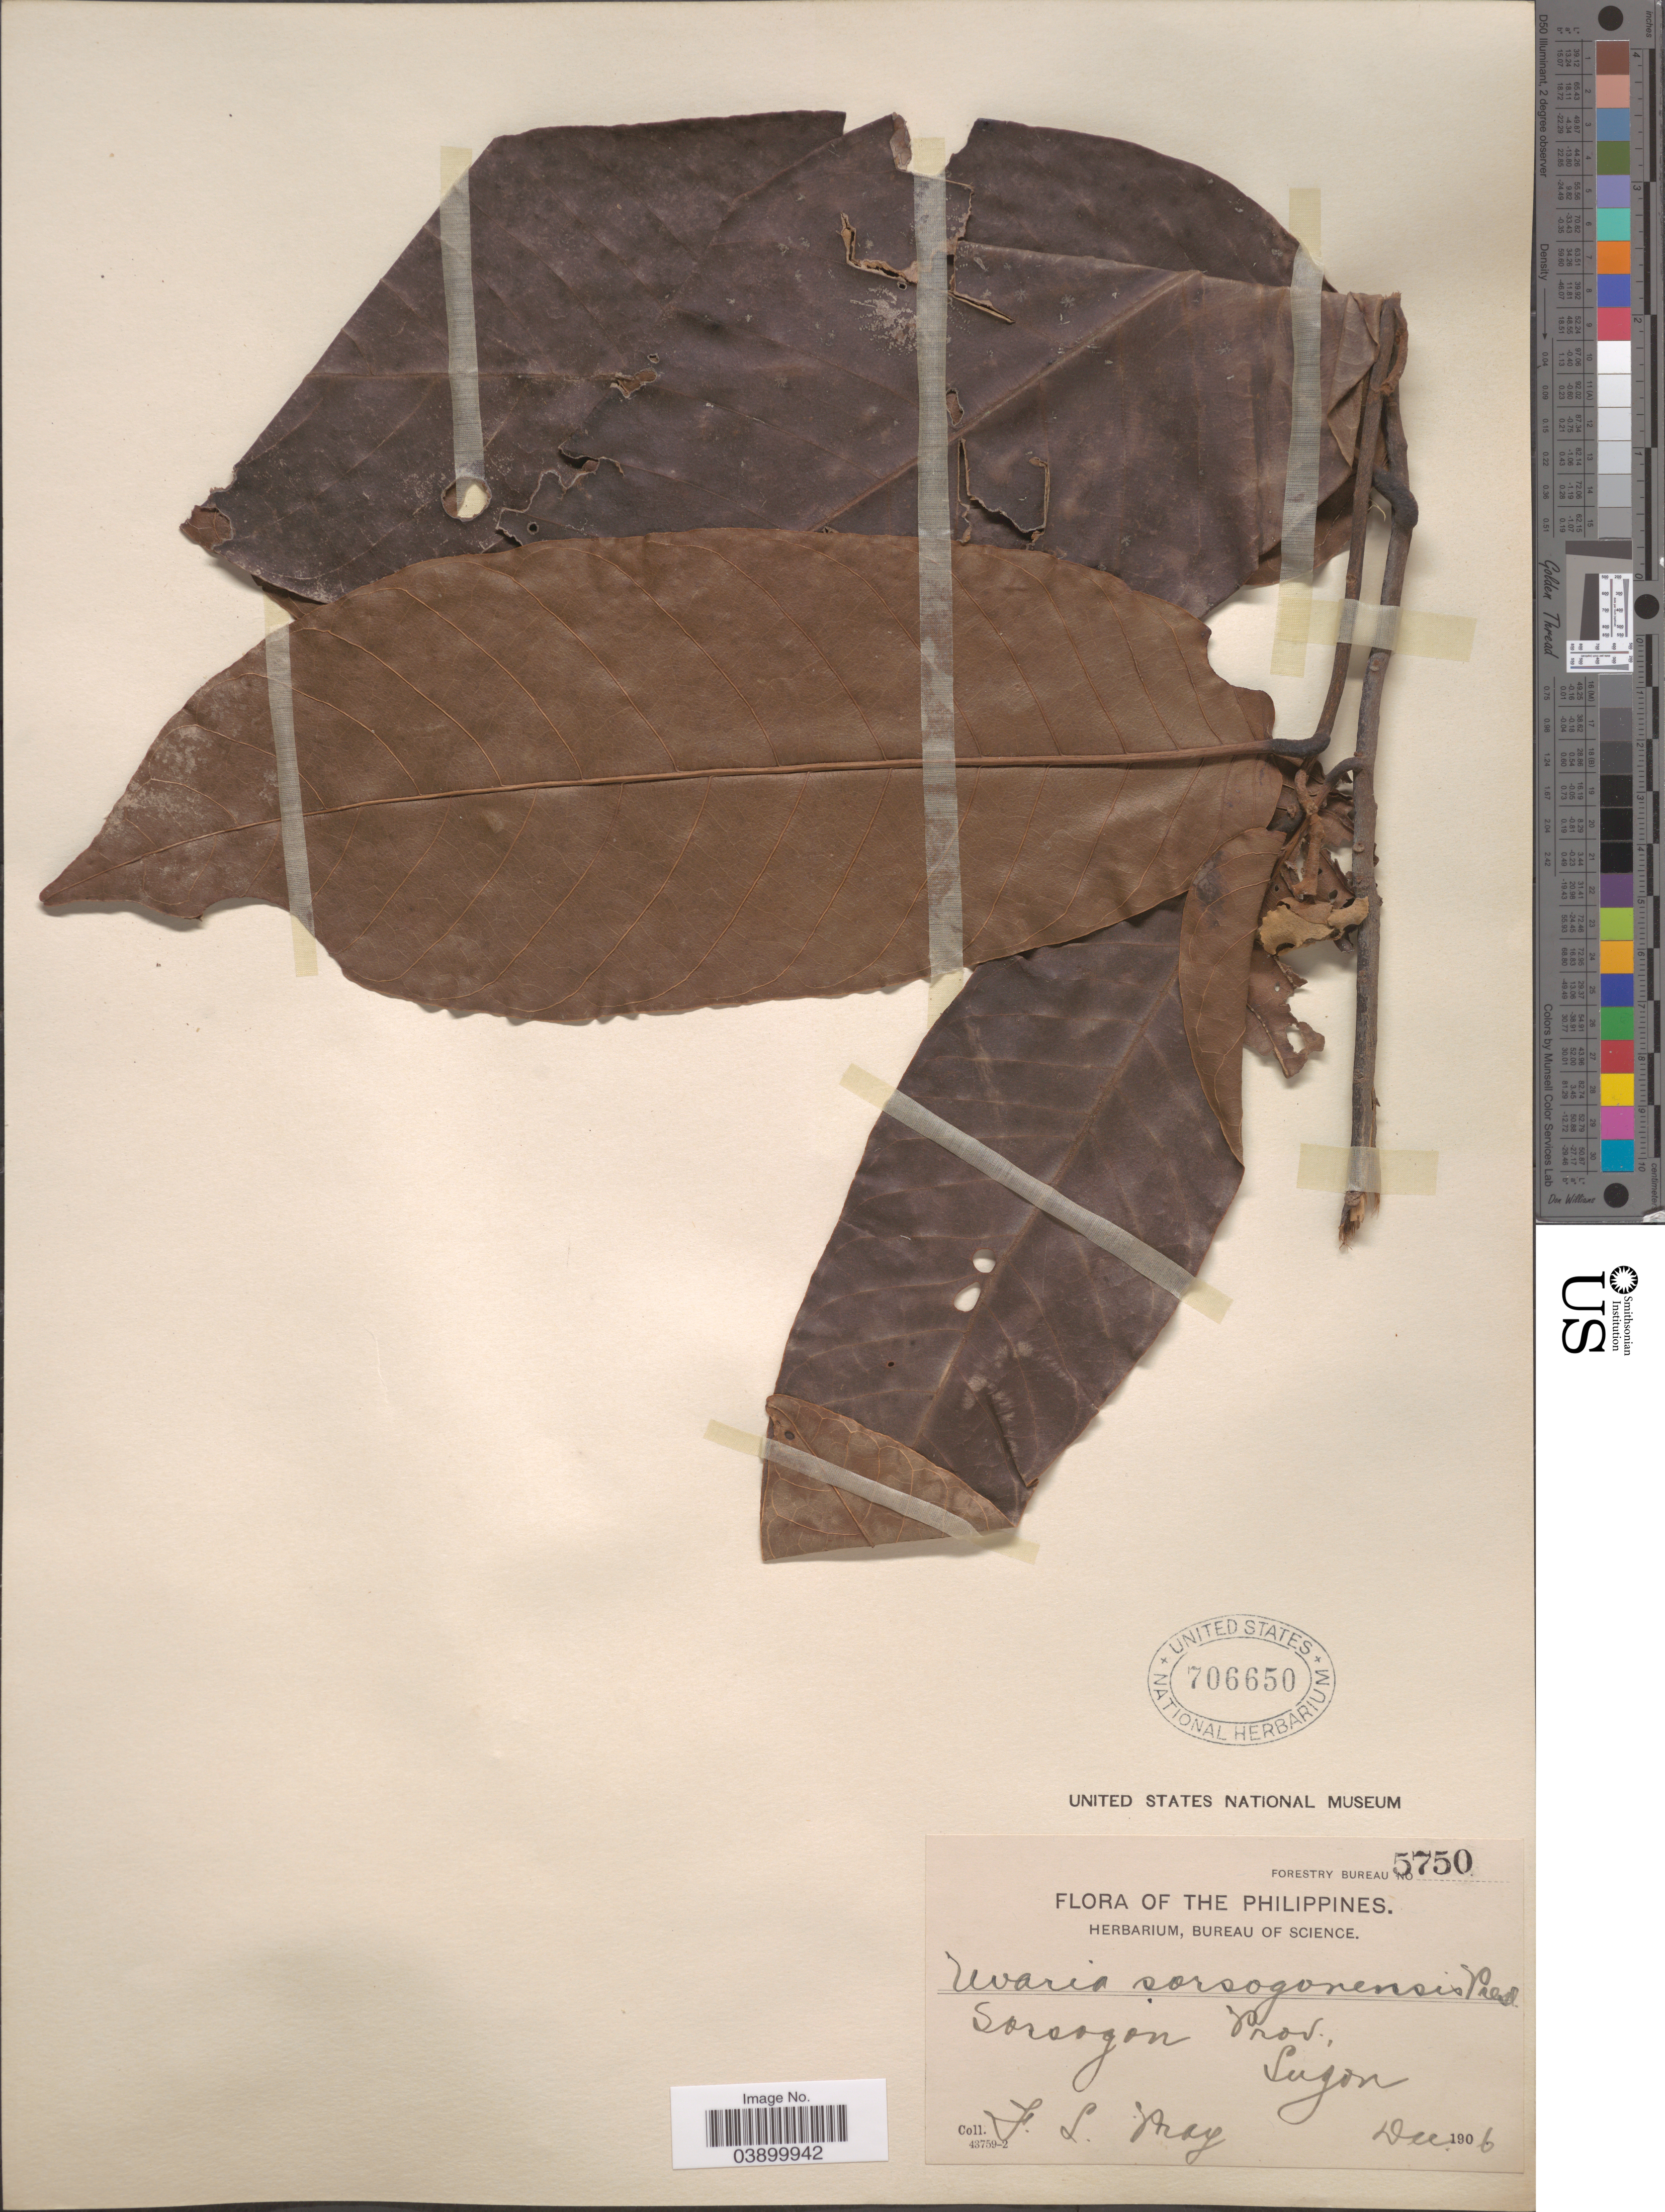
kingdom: Plantae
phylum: Tracheophyta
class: Magnoliopsida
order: Magnoliales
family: Annonaceae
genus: Uvaria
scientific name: Uvaria sorzogonensis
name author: C. Presl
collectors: F. Pray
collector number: Forestry Bureau 5750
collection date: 1906-12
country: Philippines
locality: Sorsogon Prov. Luzon.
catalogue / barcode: US 706650